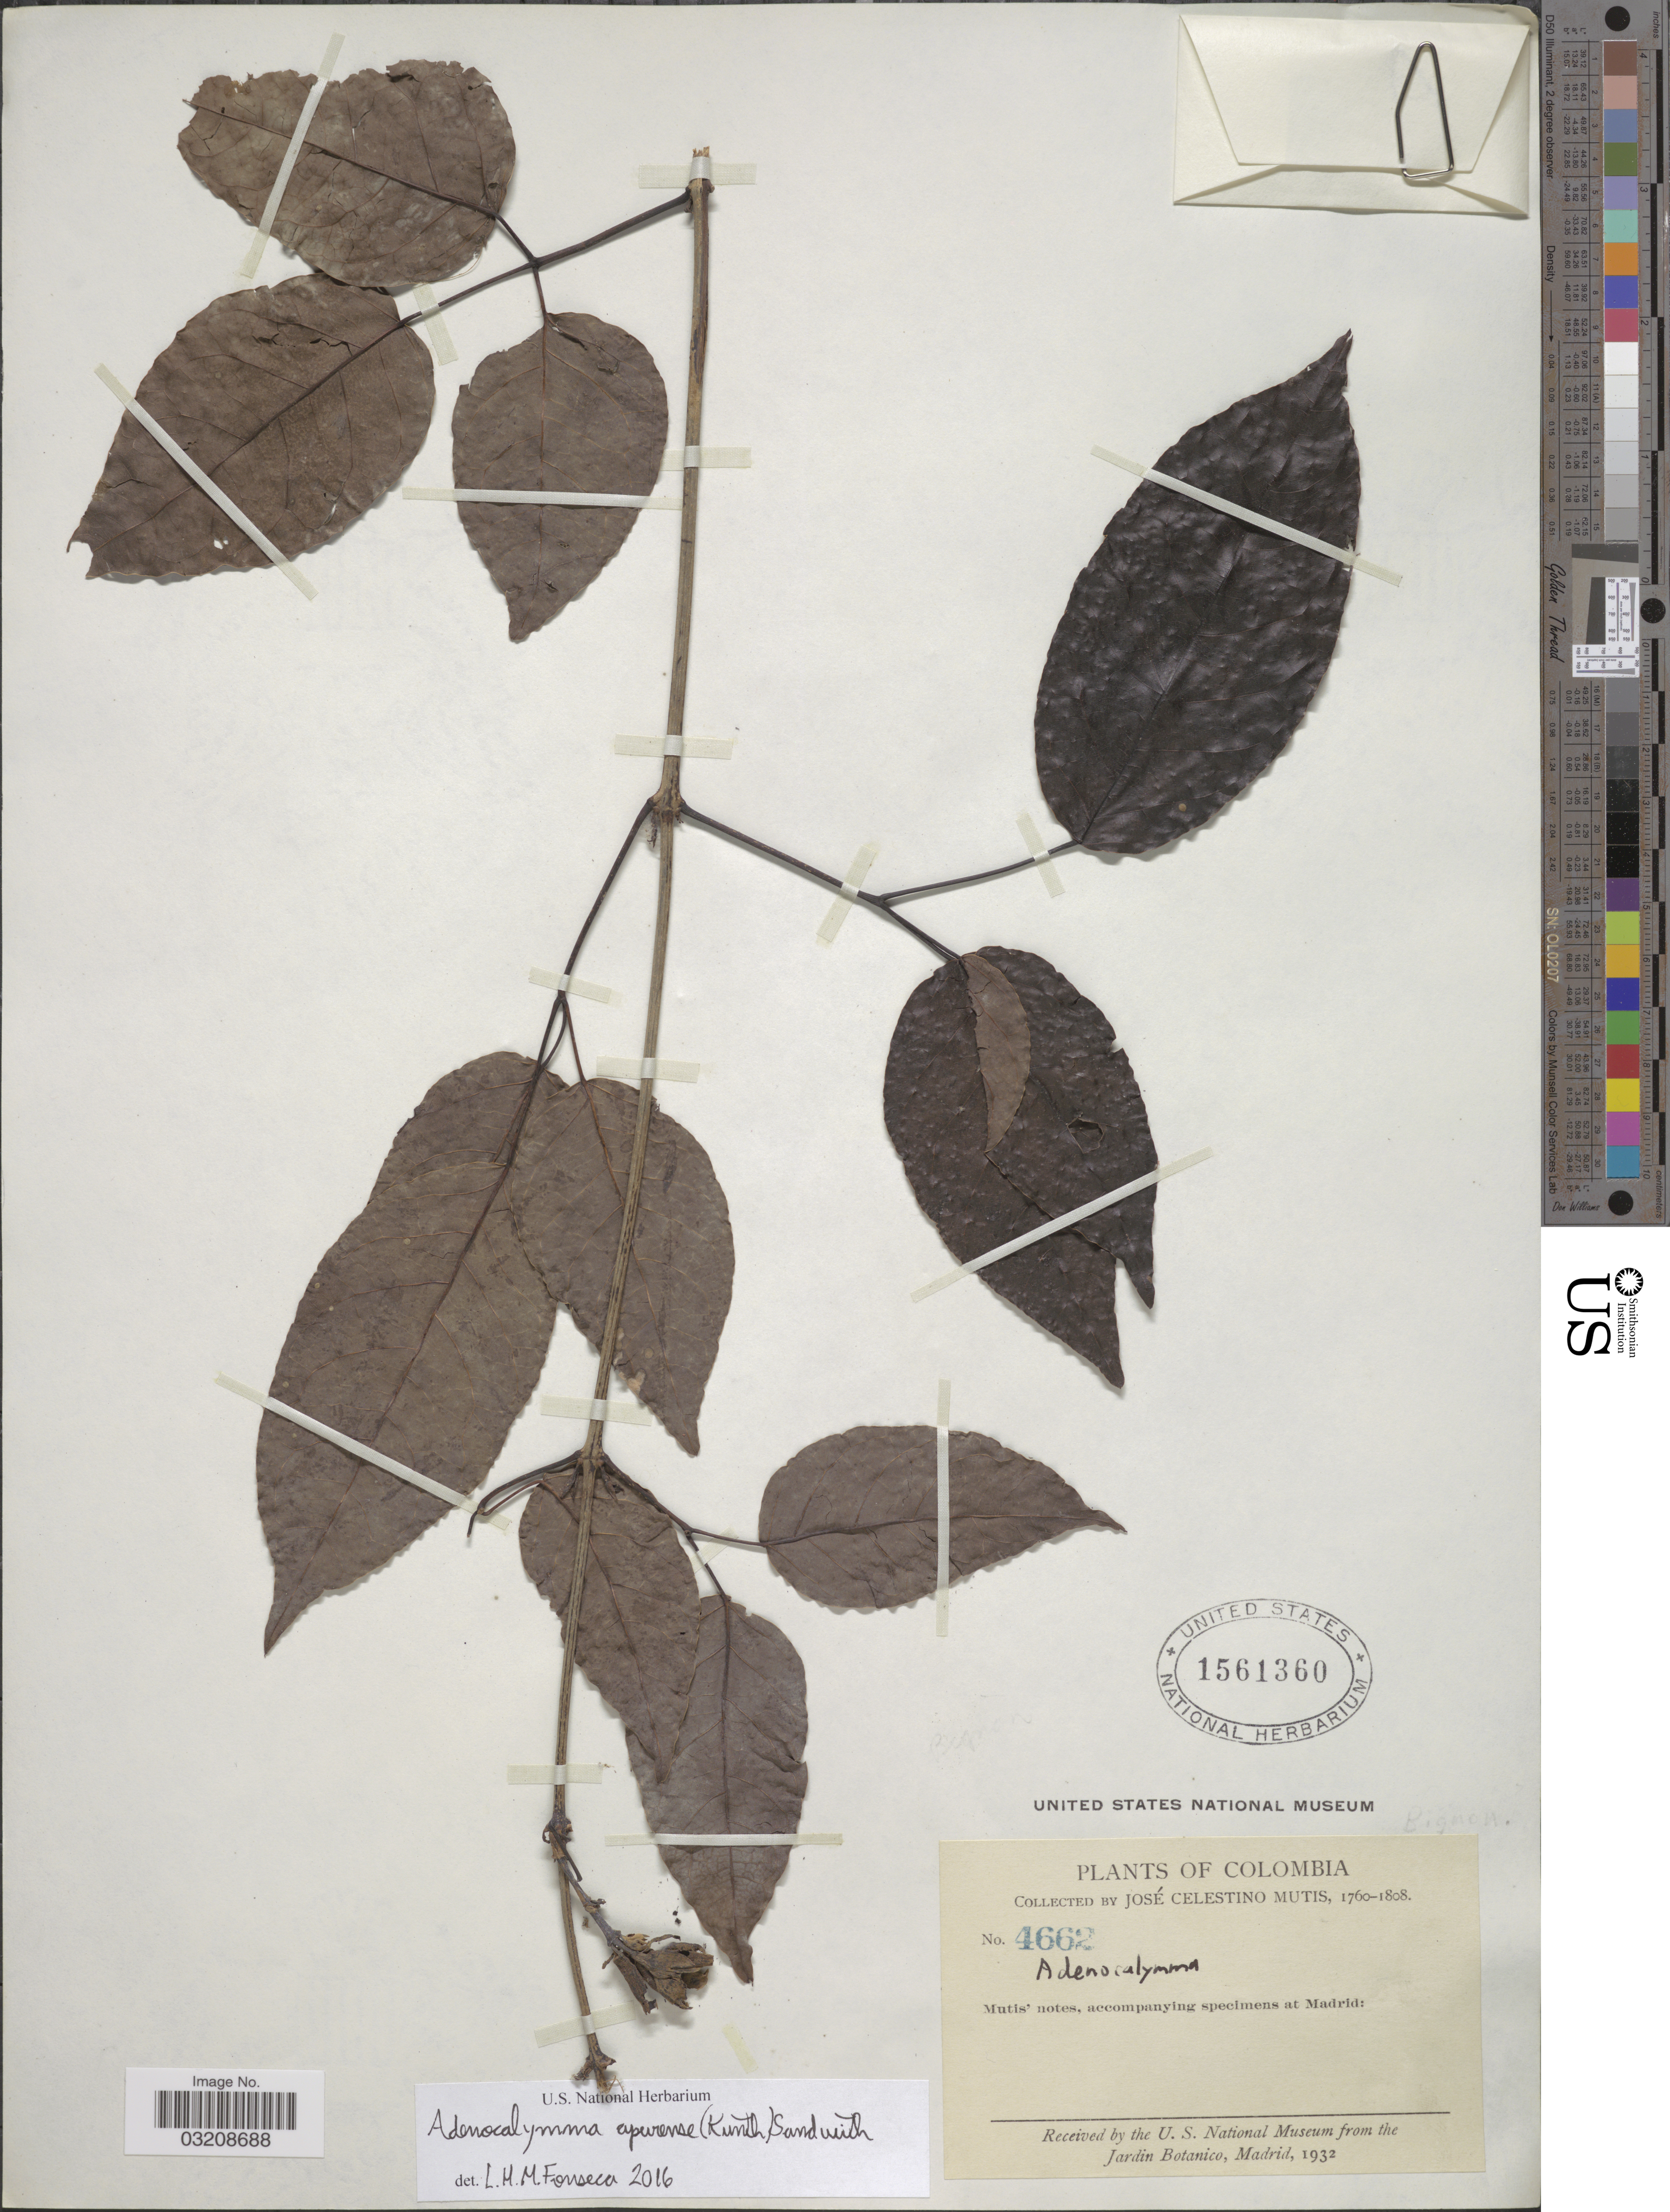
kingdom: Plantae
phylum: Tracheophyta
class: Magnoliopsida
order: Lamiales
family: Bignoniaceae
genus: Adenocalymma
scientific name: Adenocalymma apurense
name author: (Kunth) Sandwith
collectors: J. C. B. Mutis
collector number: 4662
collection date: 1760/1808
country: Colombia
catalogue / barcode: US 1561360